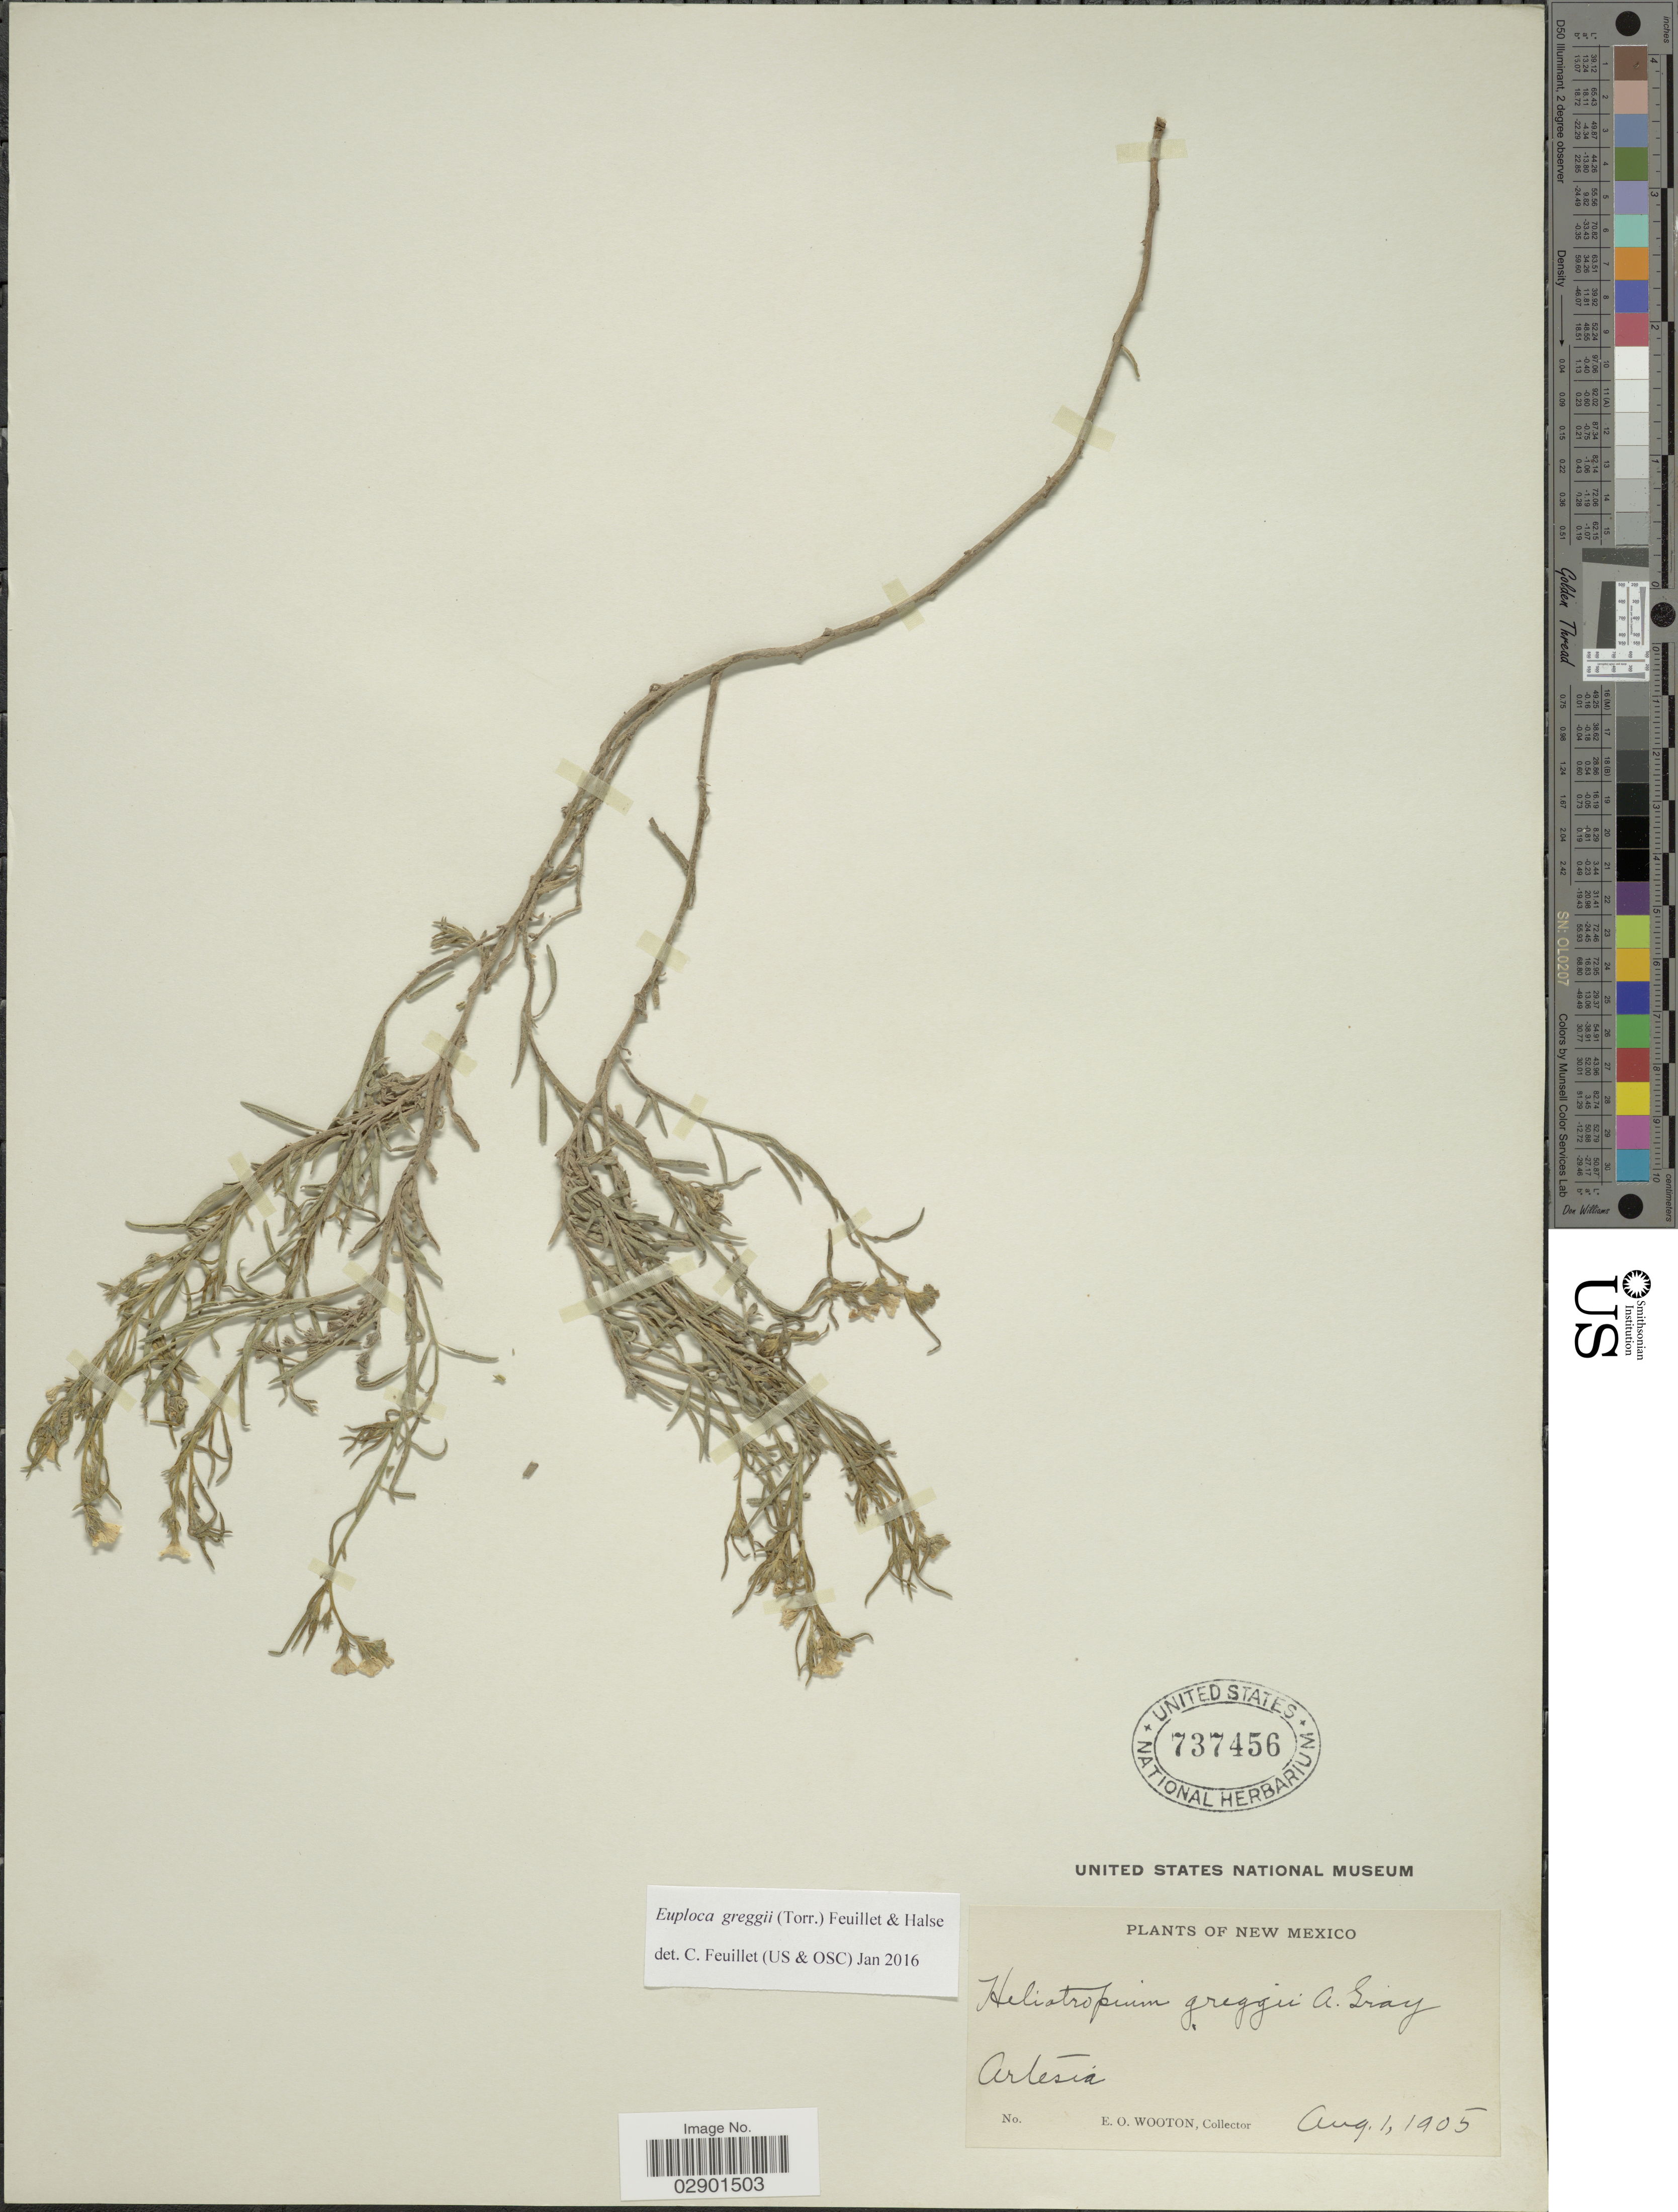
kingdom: Plantae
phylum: Tracheophyta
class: Magnoliopsida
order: Boraginales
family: Heliotropiaceae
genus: Euploca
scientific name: Euploca greggii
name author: (Torr.) Feuillet & Halse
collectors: E. O. Wooton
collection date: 1905-08-01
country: United States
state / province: New Mexico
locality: Artesia.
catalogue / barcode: US 737456